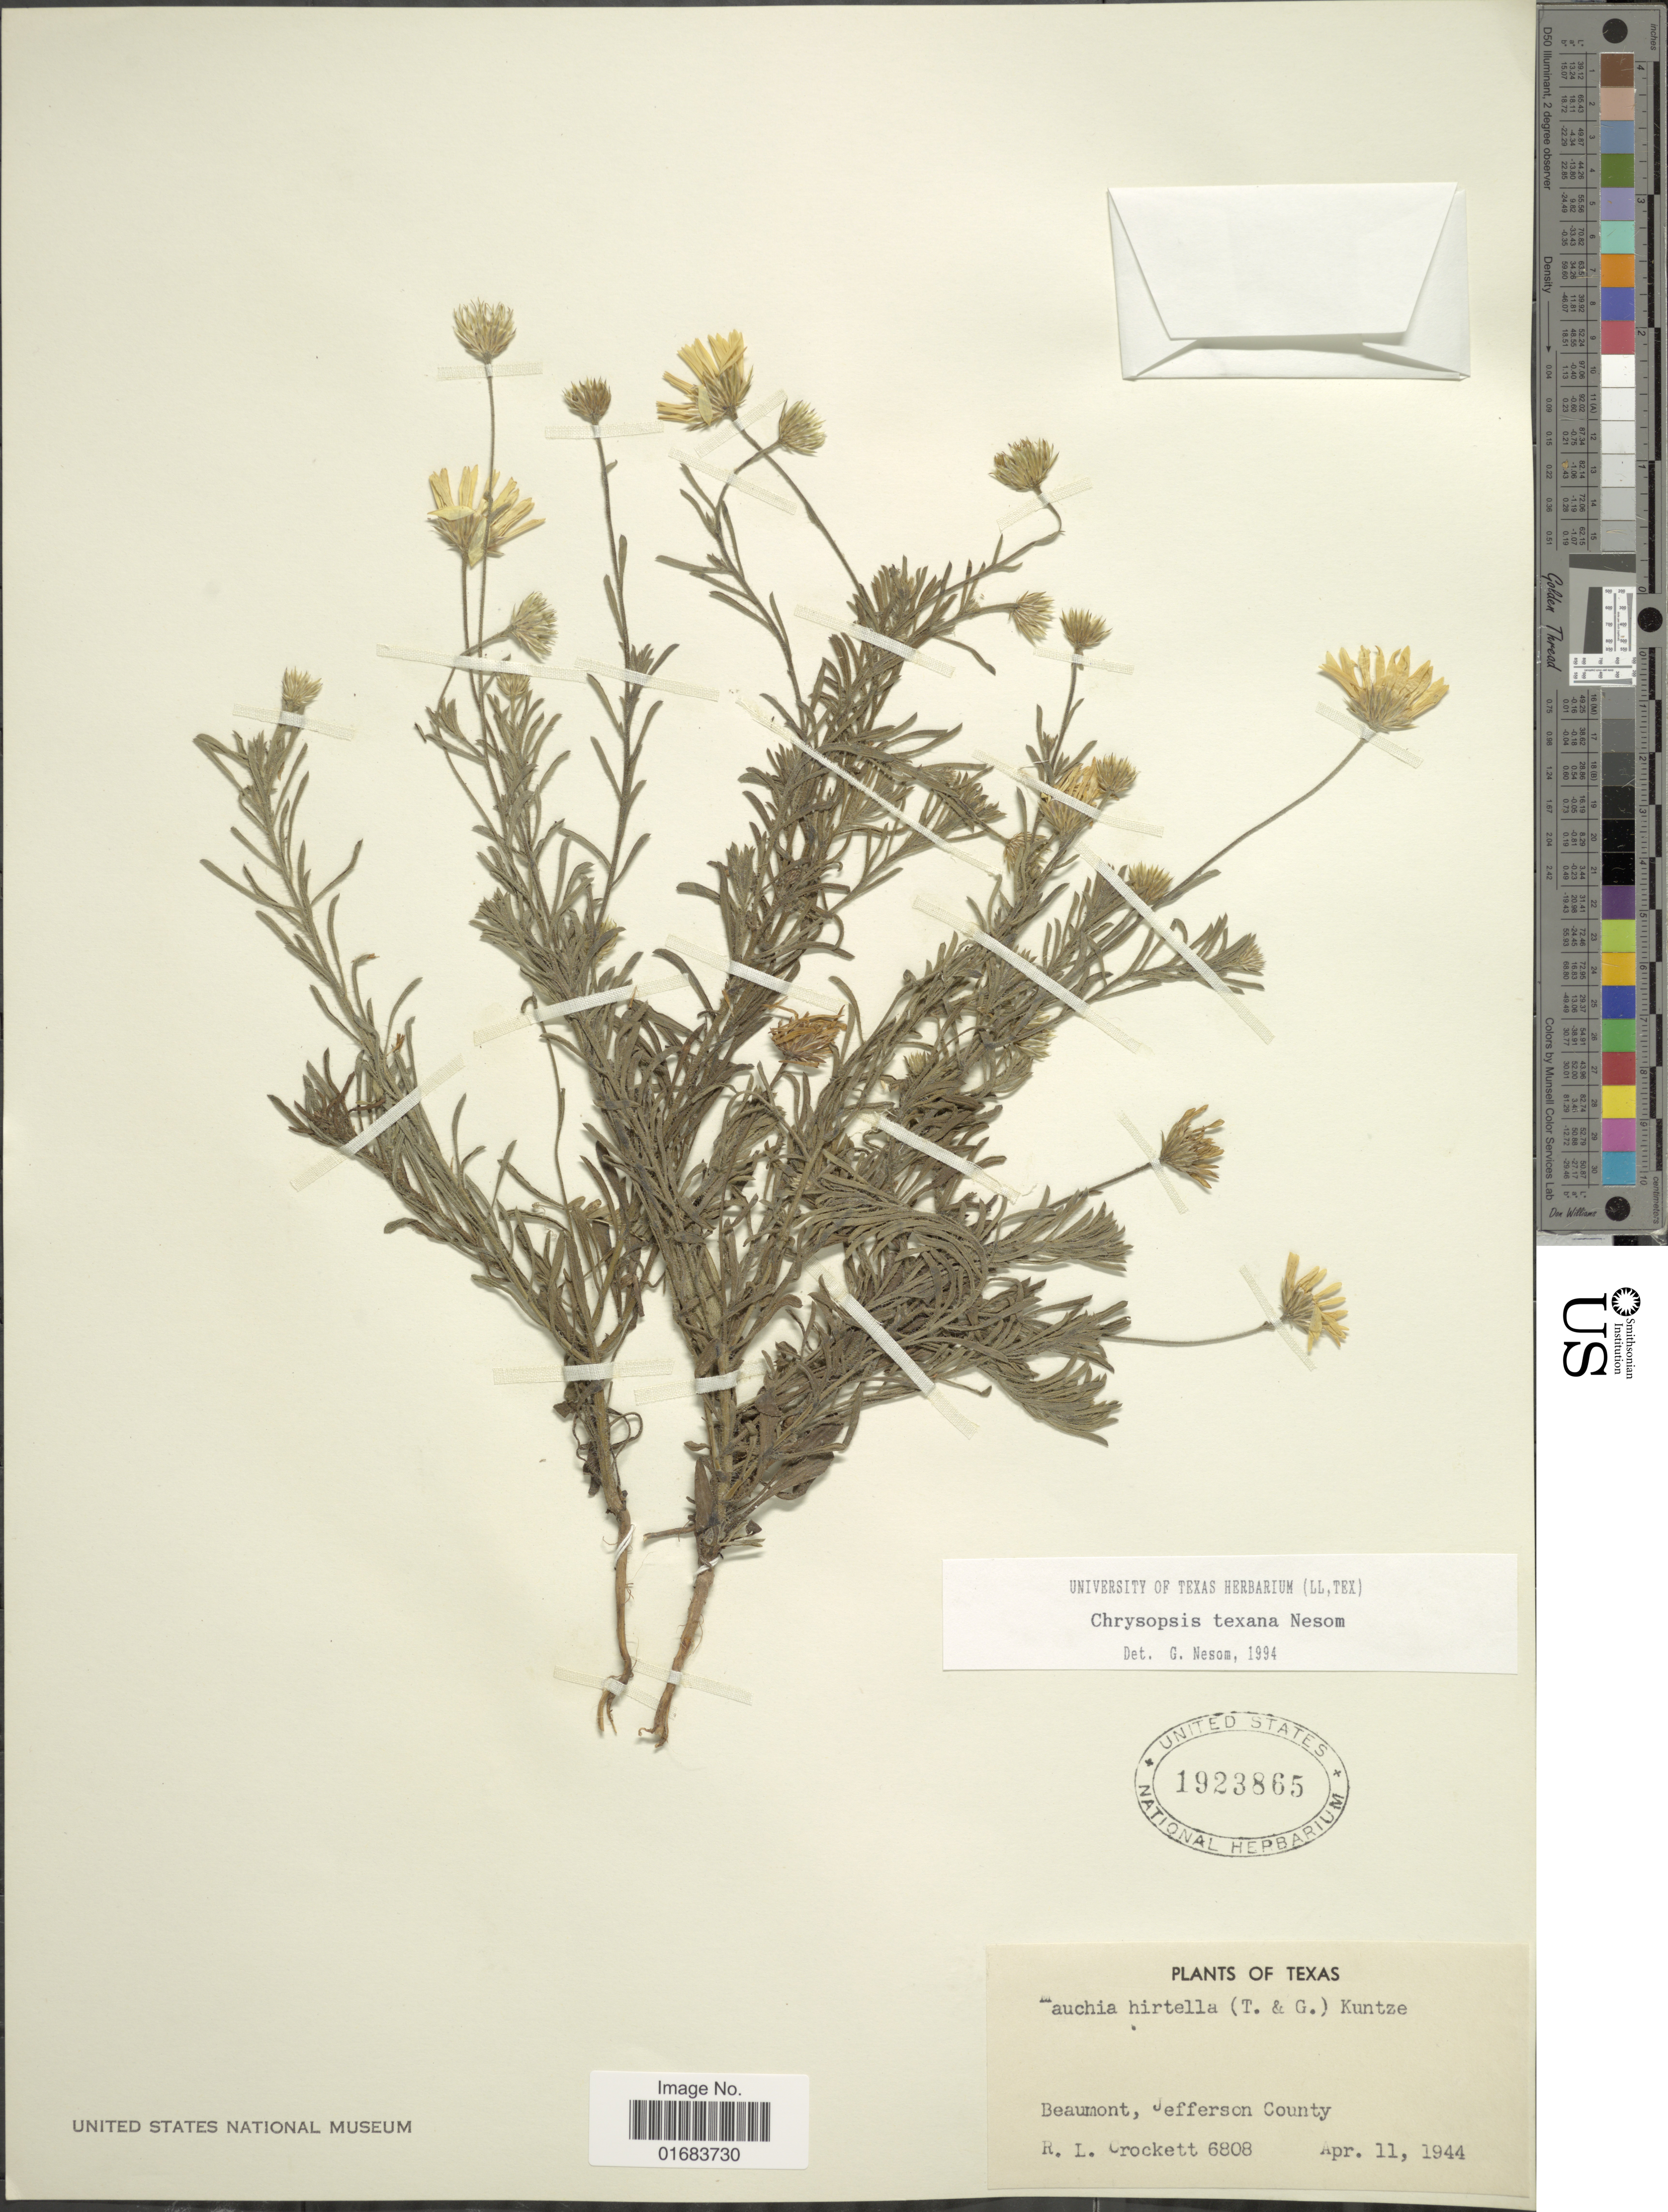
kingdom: Plantae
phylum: Tracheophyta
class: Magnoliopsida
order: Asterales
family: Asteraceae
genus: Chrysopsis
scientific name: Chrysopsis texana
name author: G.L. Nesom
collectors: R. Crockett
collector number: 6808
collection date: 1944-04-11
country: United States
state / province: Texas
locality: Beaumont, Jefferson County.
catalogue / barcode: US 1923865